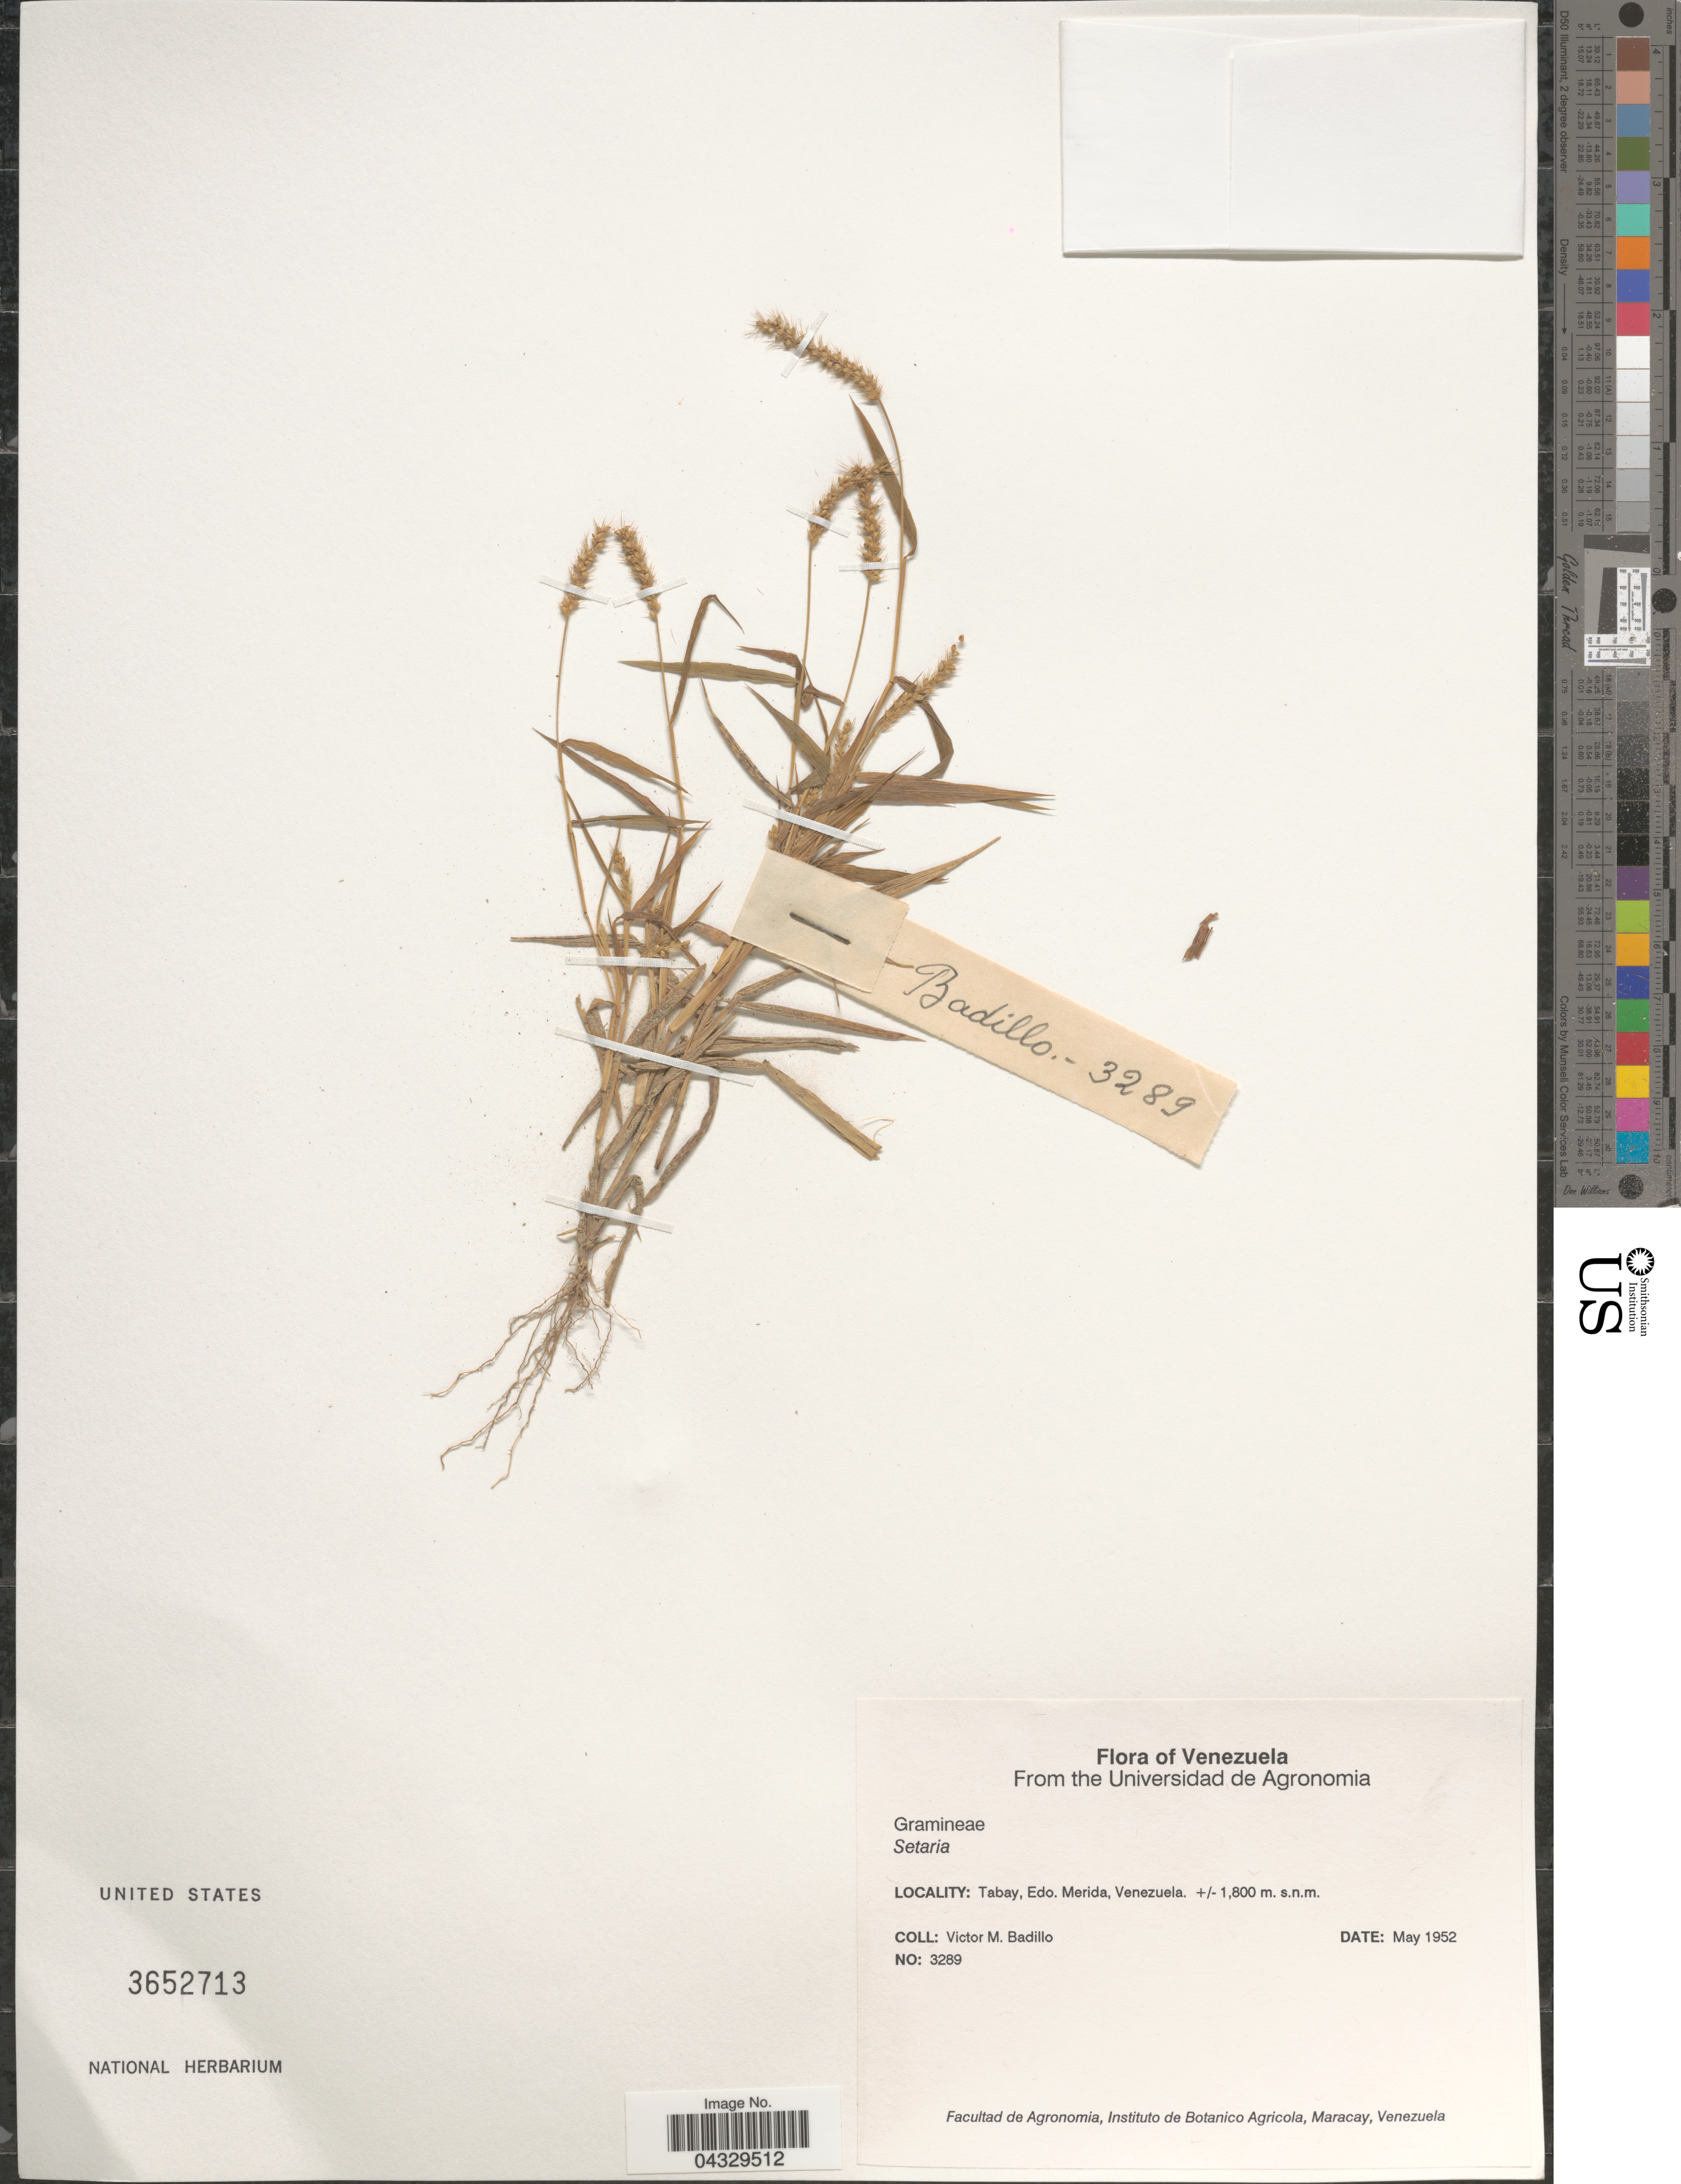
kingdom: Plantae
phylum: Tracheophyta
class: Liliopsida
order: Poales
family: Poaceae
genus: Setaria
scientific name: Setaria sp.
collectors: V. Badillo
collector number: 3289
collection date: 1952-05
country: Venezuela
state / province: Merida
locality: Tabay, Edo. Merida.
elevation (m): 1800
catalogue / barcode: US 3652713